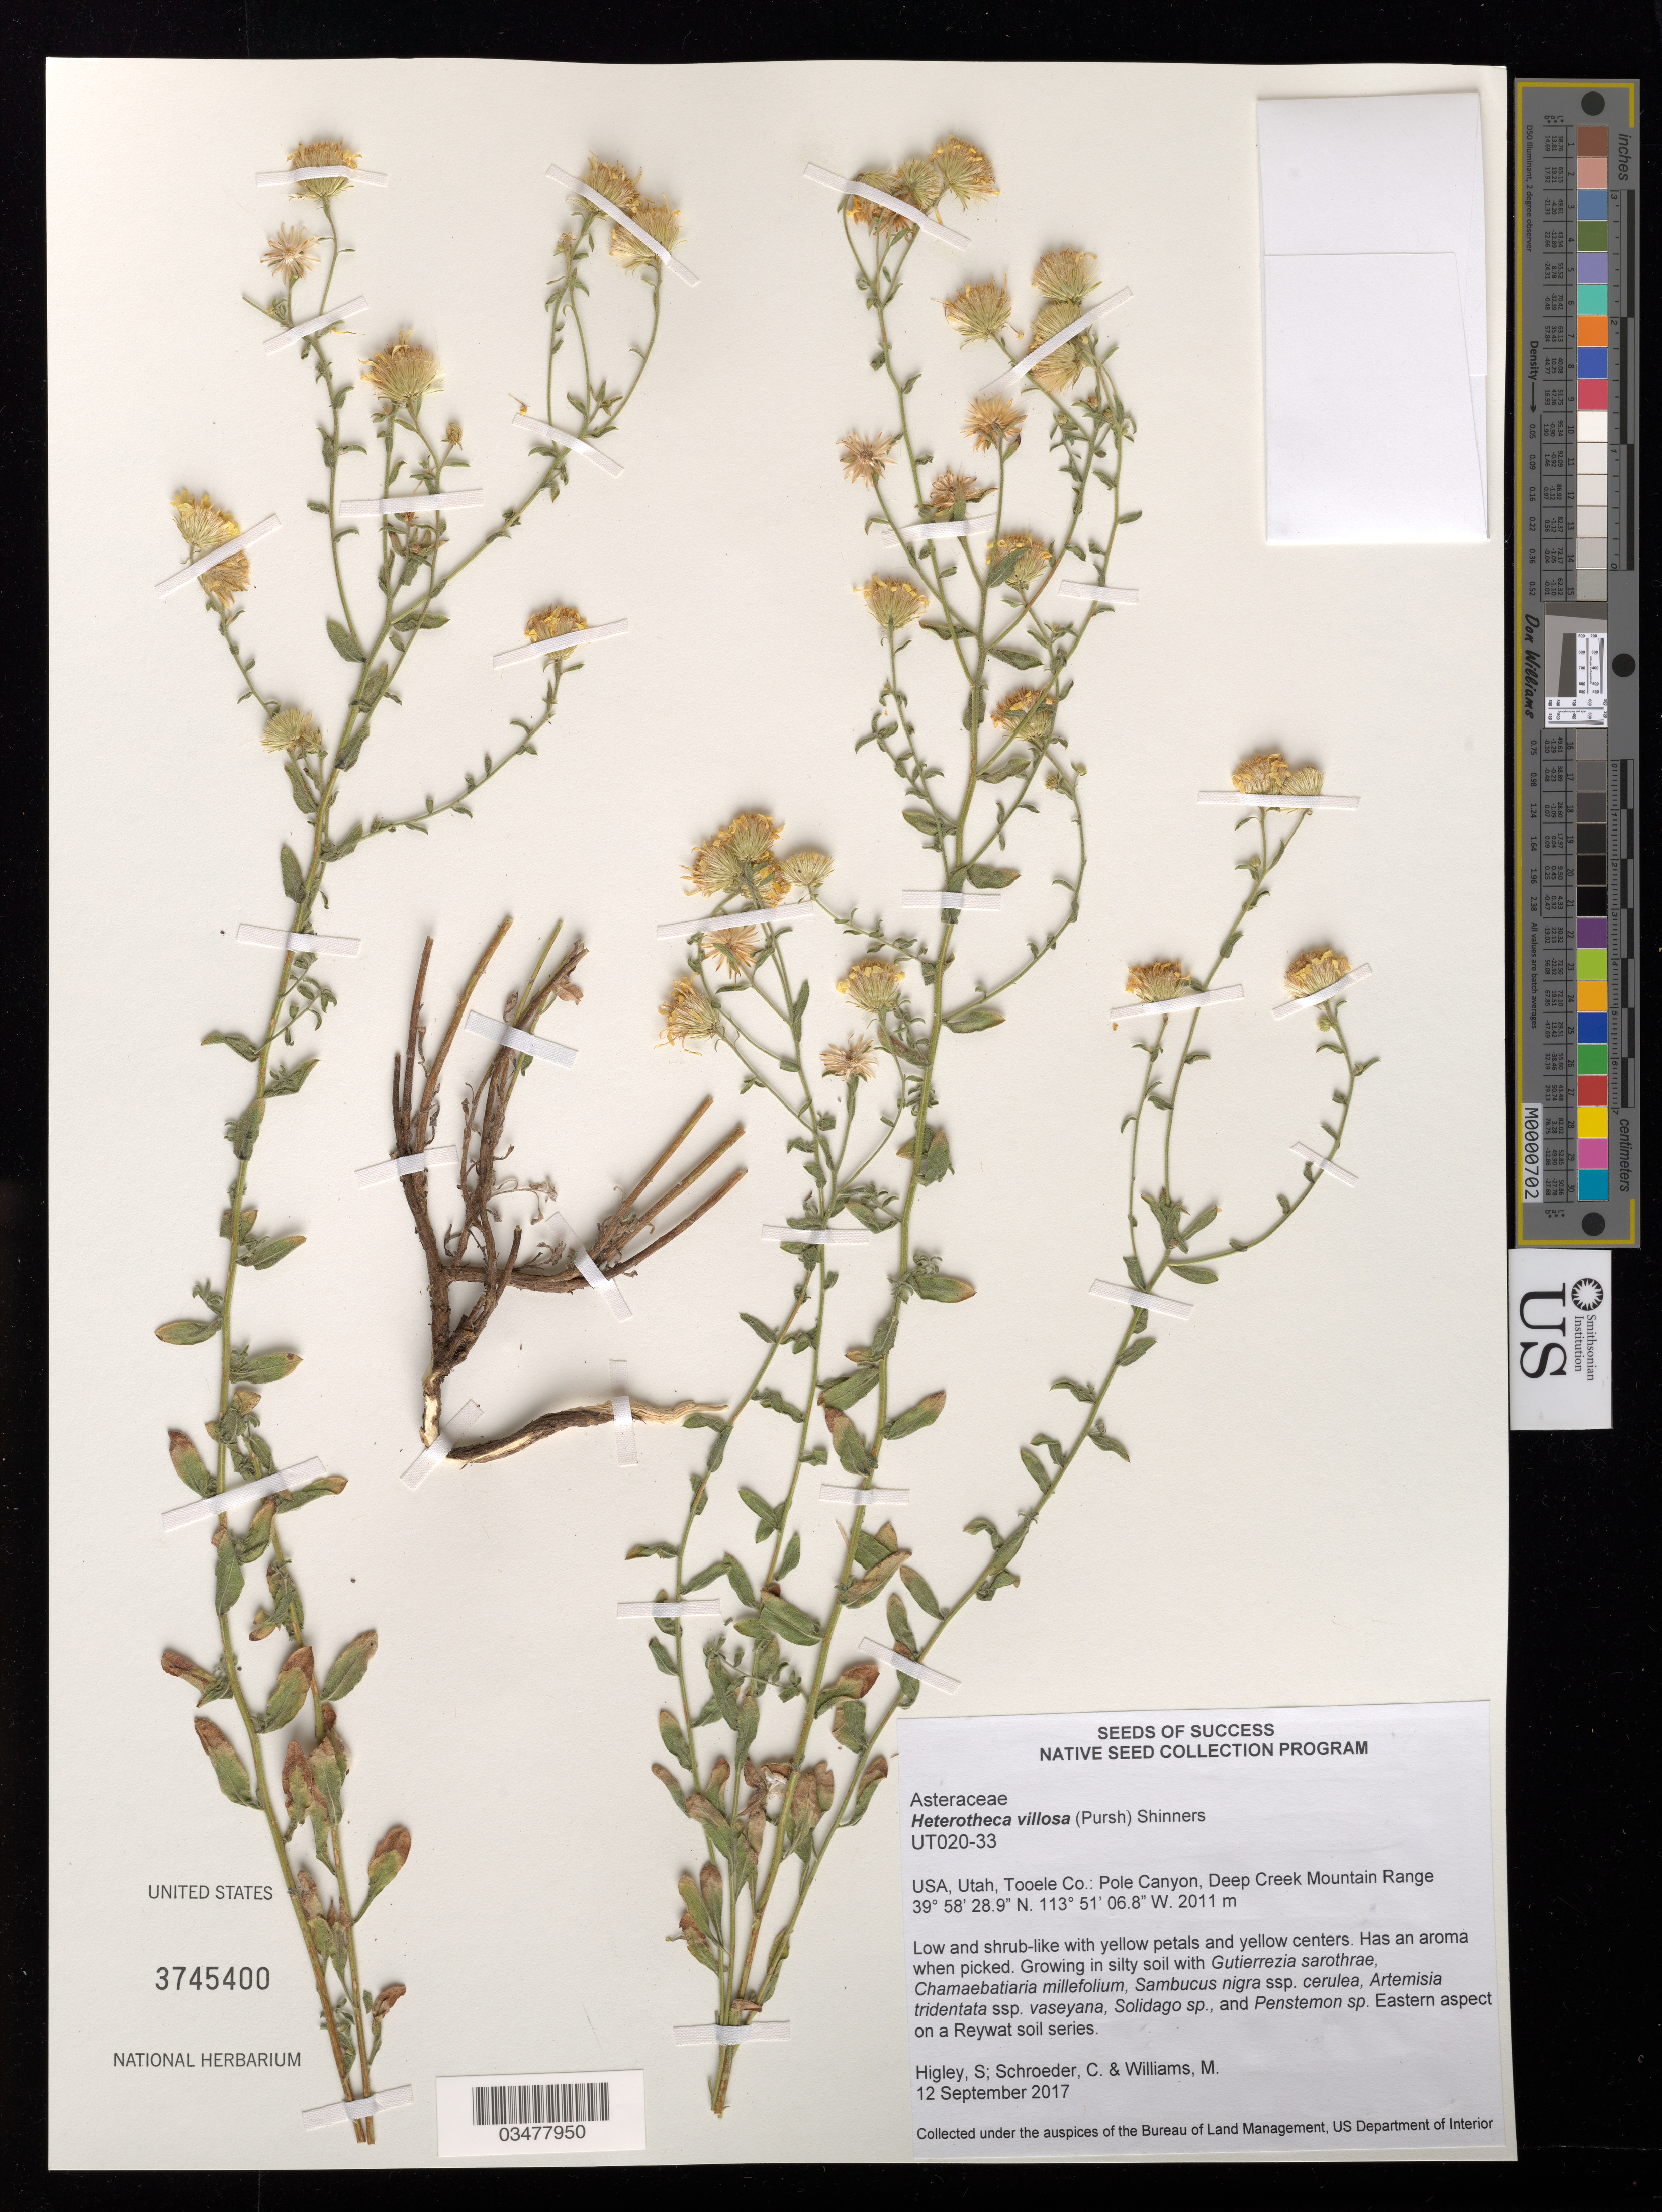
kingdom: Plantae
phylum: Tracheophyta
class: Magnoliopsida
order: Asterales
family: Asteraceae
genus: Heterotheca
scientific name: Heterotheca villosa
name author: (Pursh) Shinners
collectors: S. Higley, C. Schroeder & M. Williams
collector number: UT020-33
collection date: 2017-09-12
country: United States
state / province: Utah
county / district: Tooele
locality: Deep Creek Mountain Range, Pole Canyon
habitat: Mountain brush. With Solidao sp., Penstemon sp., etc.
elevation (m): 2011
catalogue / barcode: US 3745400